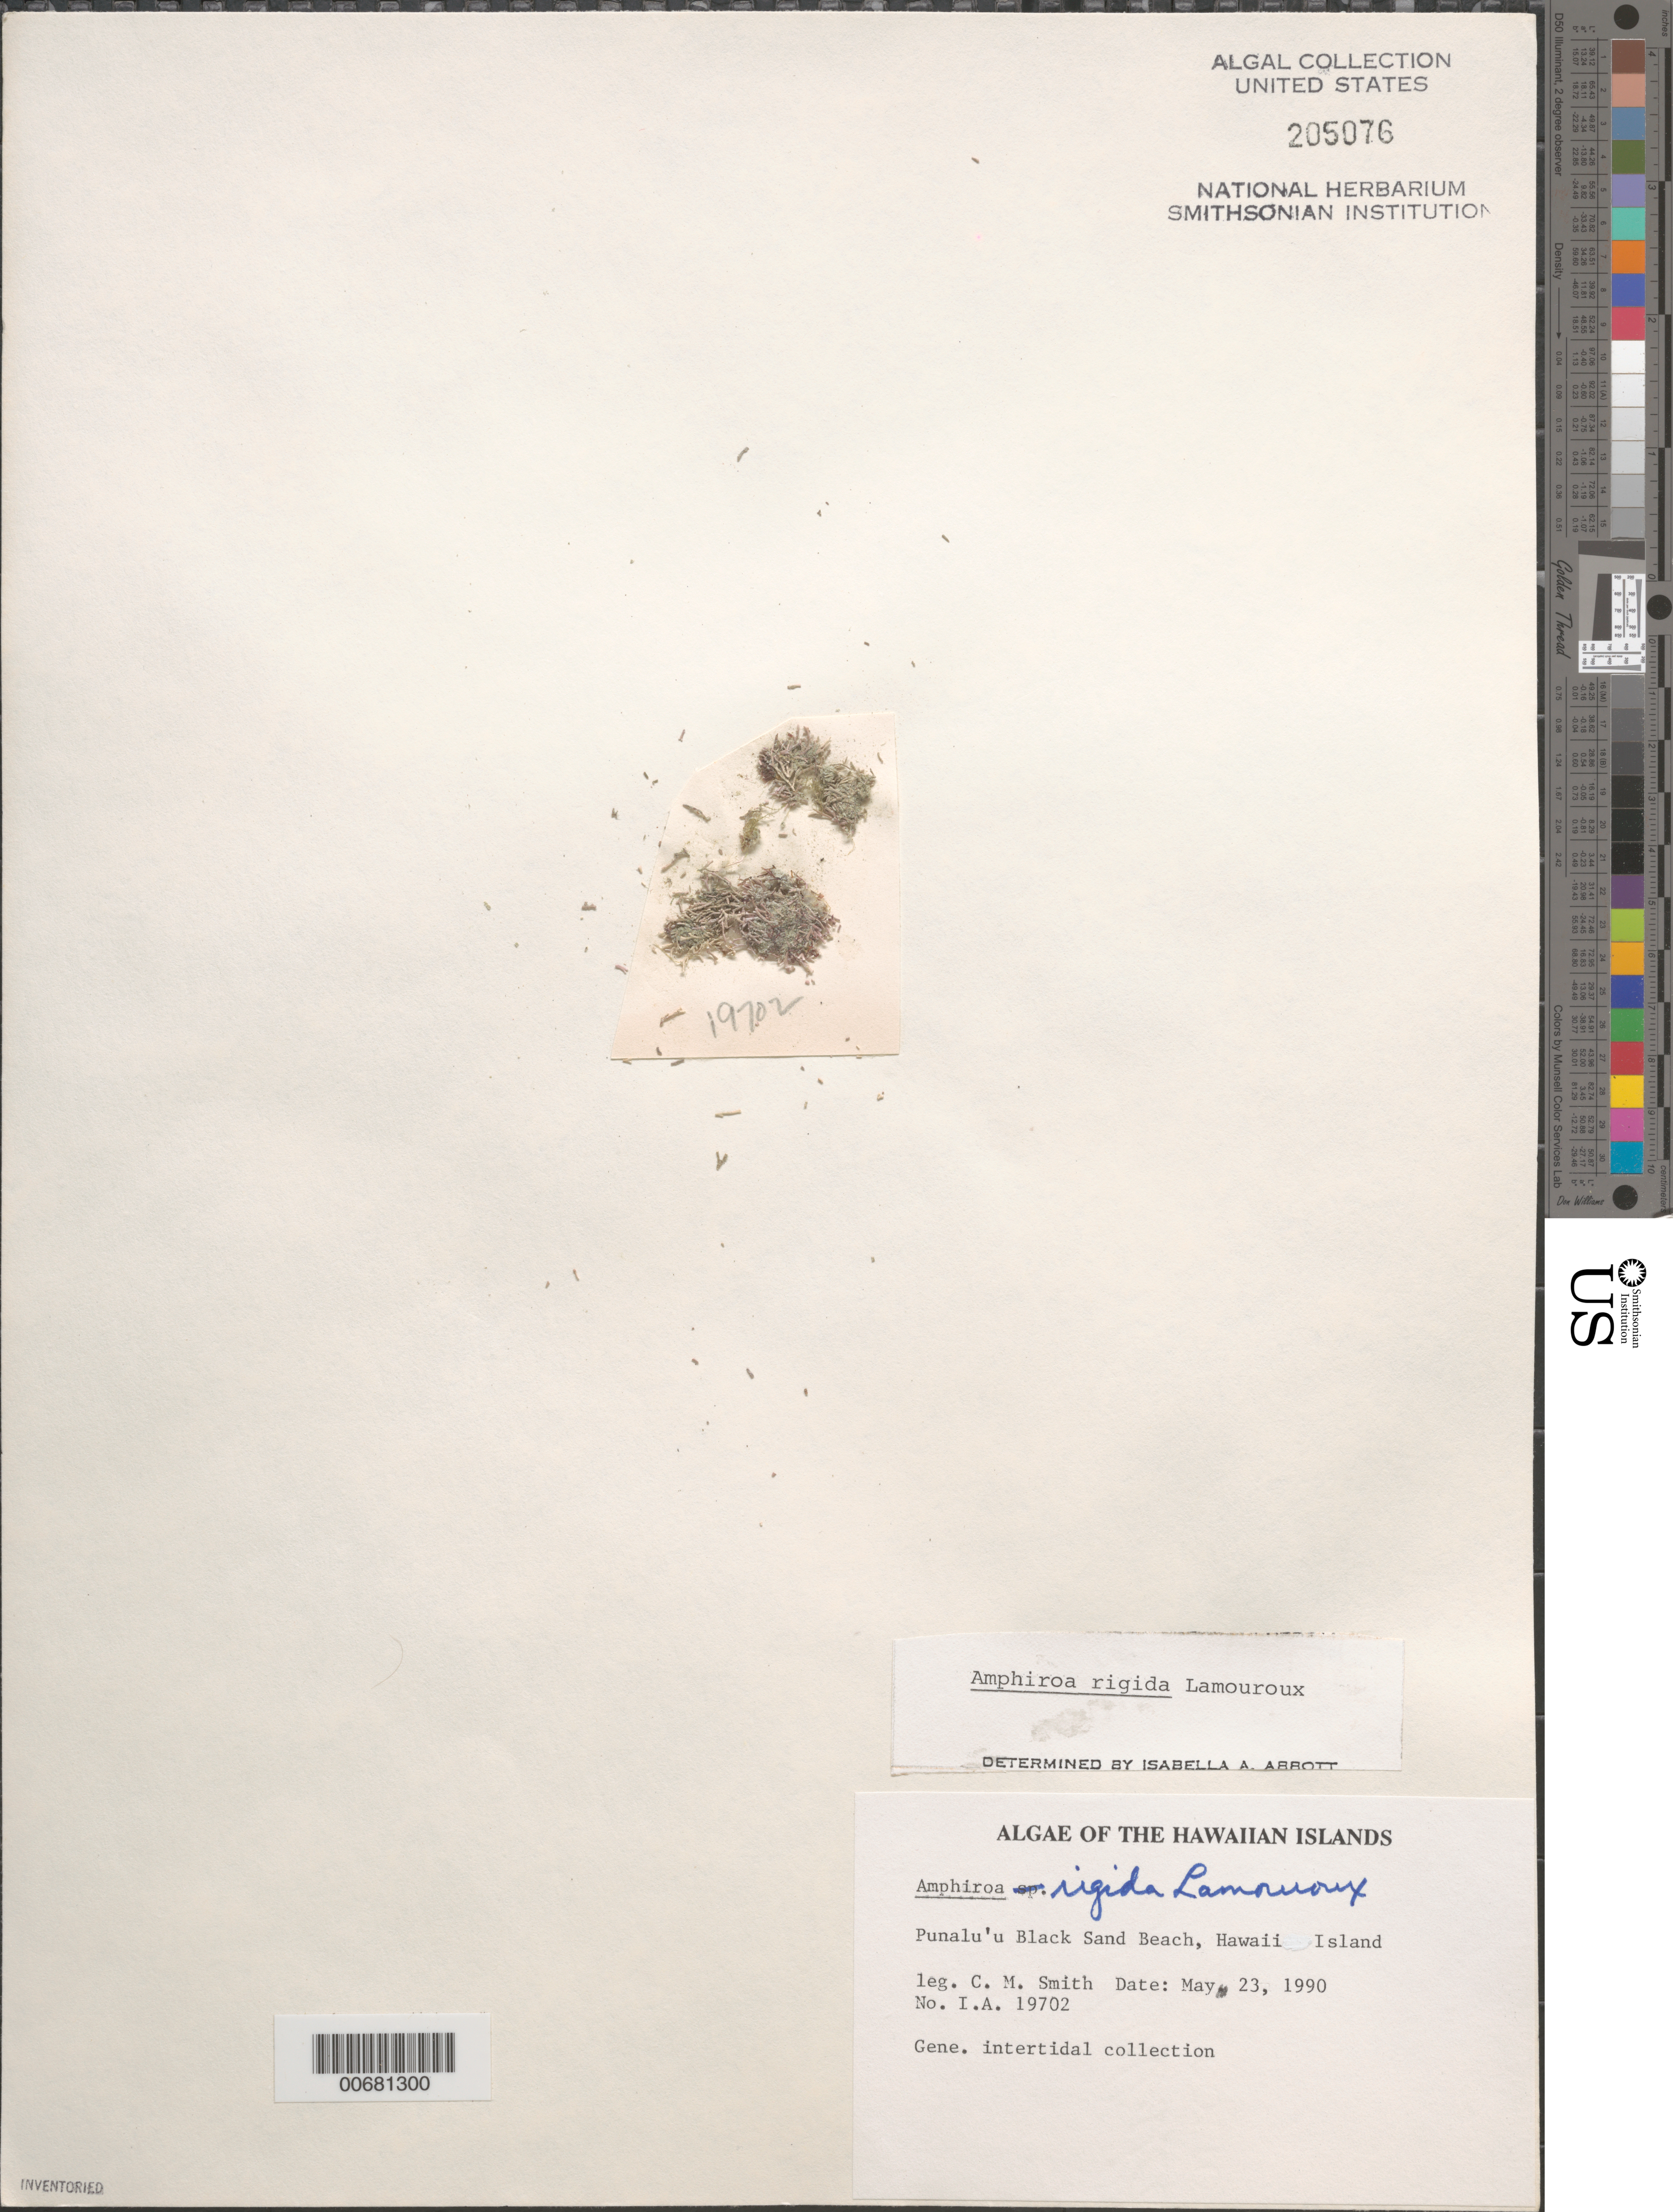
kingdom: Plantae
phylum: Rhodophyta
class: Florideophyceae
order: Corallinales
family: Lithophyllaceae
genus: Amphiroa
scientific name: Amphiroa rigida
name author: W.R. Taylor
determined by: Abbott, Isabella A.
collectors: C. M. Smith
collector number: IAA 19702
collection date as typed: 23 May 1990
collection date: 1990-05-23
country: United States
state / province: Hawaii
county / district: Hawaii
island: Hawaii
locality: Punalu'u Black Sand Beach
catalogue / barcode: US 205076